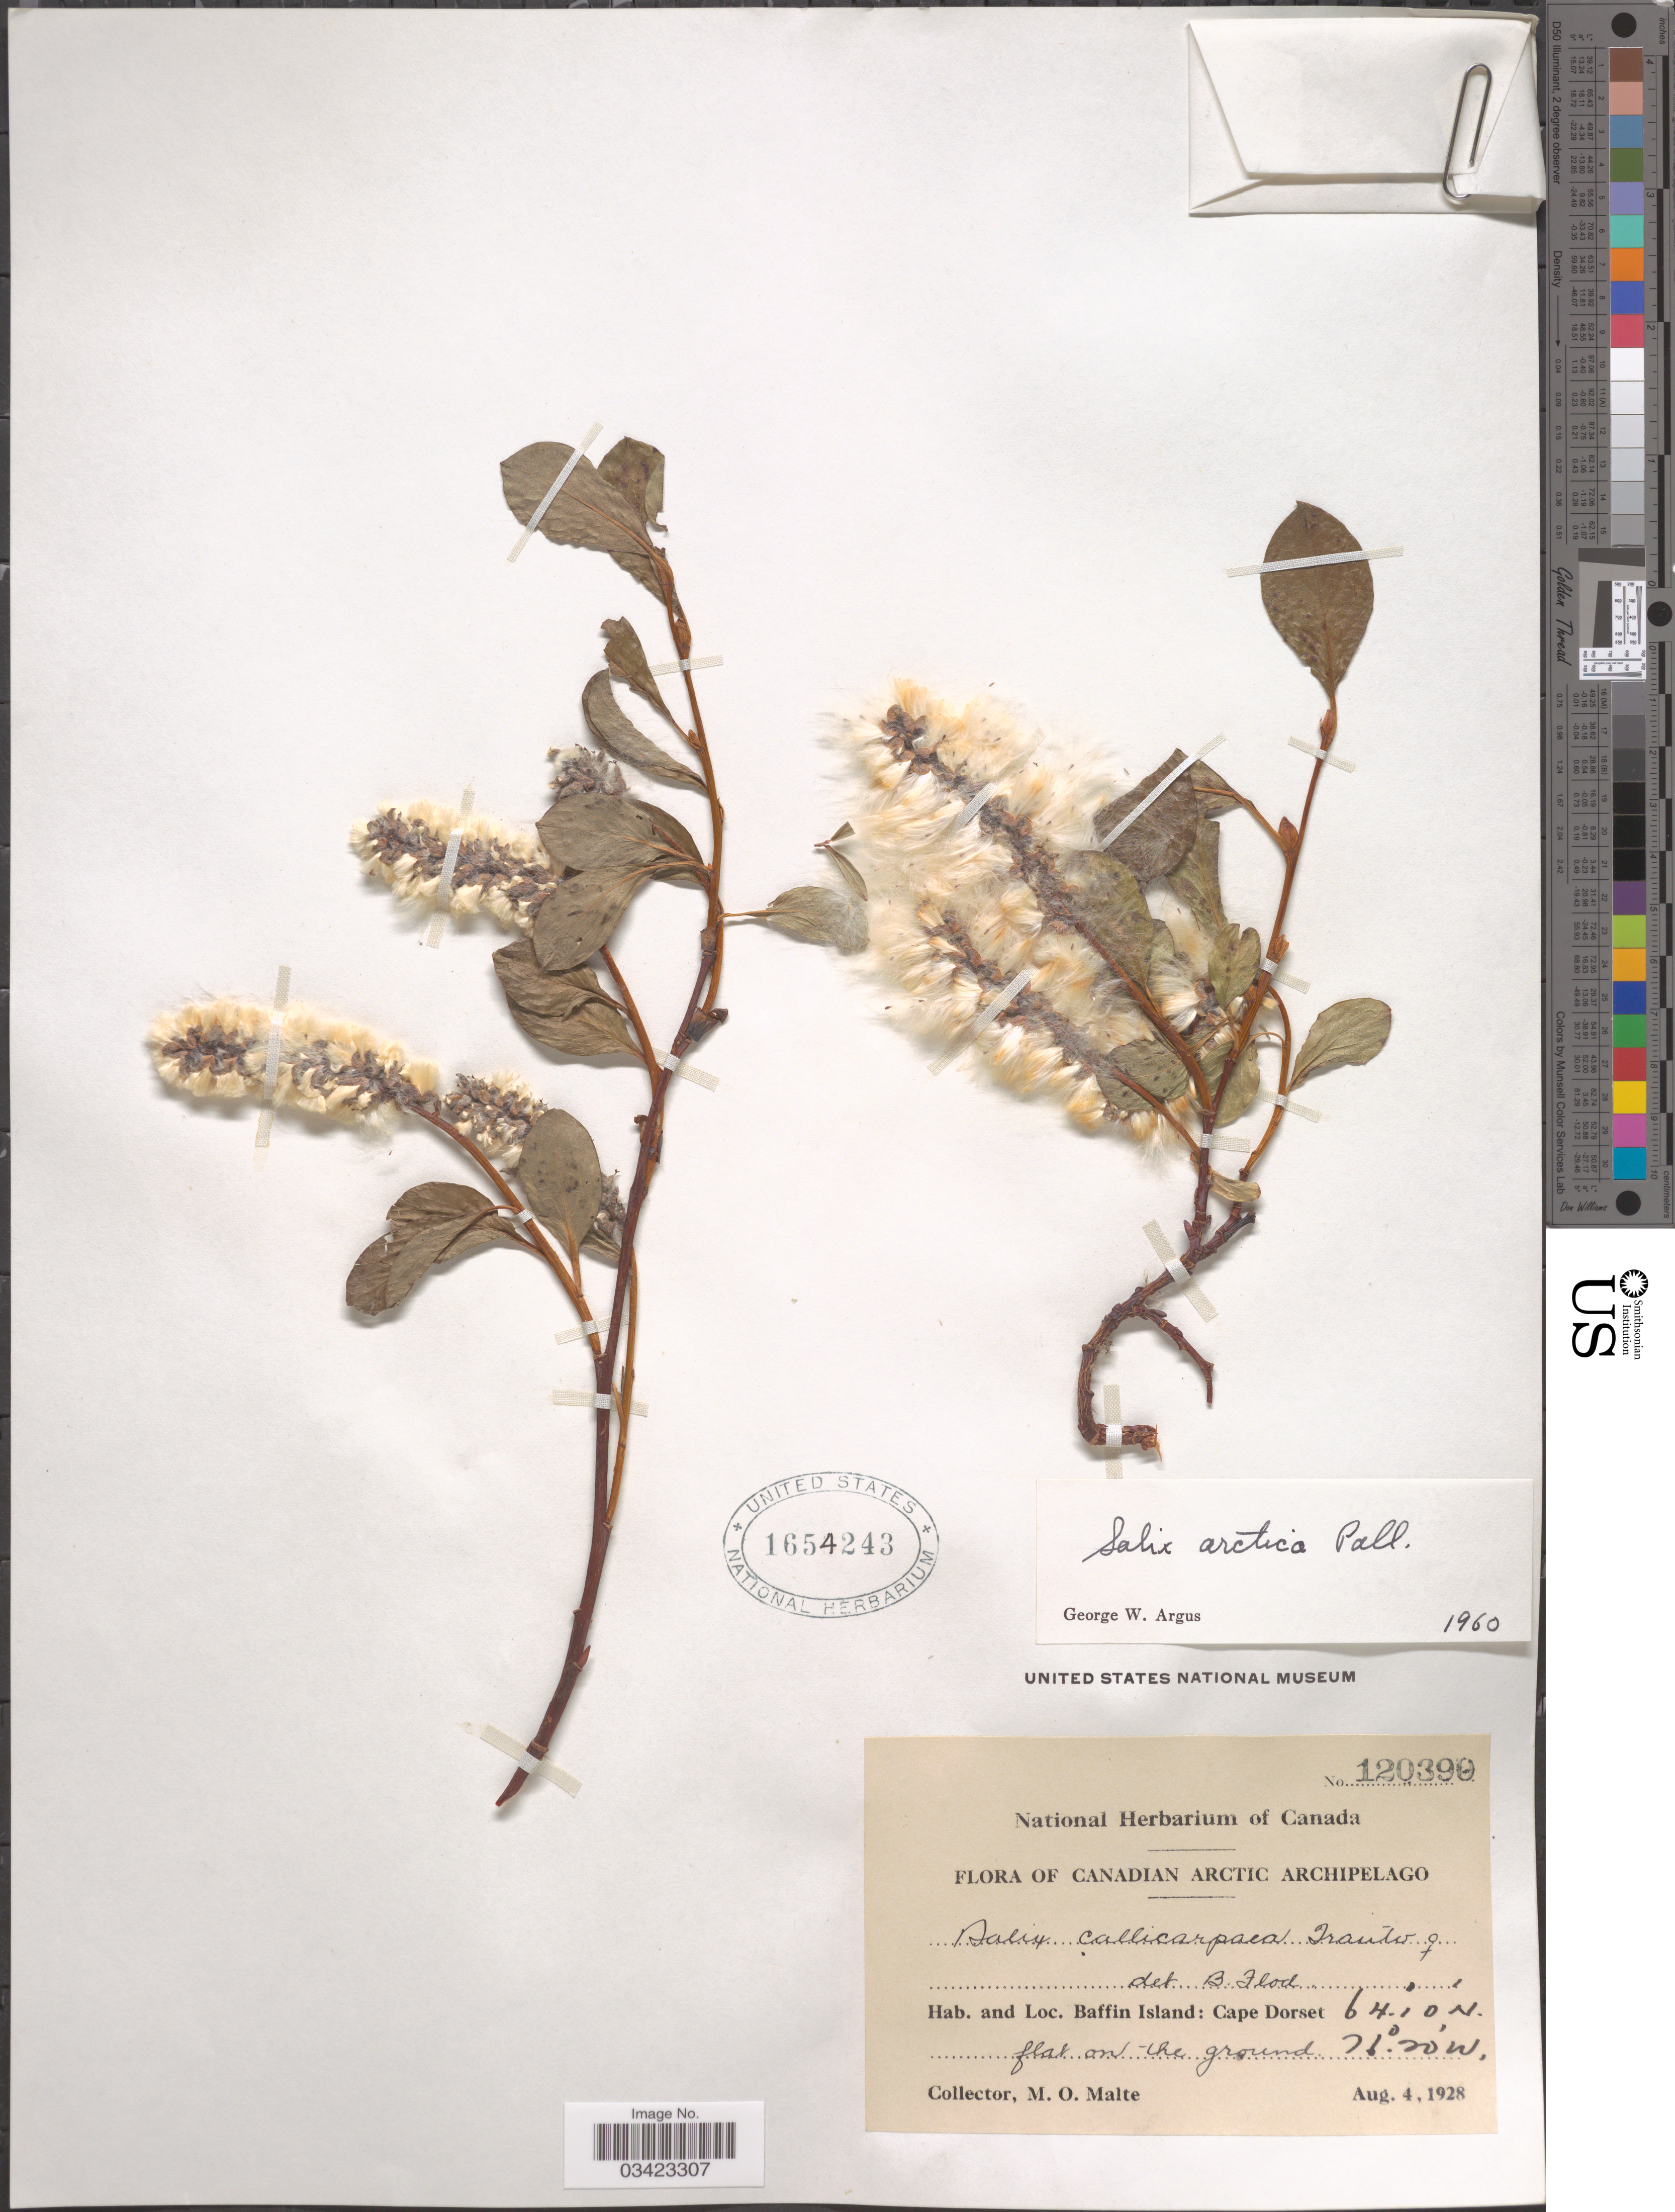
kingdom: Plantae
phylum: Tracheophyta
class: Magnoliopsida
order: Malpighiales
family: Salicaceae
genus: Salix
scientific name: Salix arctica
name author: Pall.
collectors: M. O. Malte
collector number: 120390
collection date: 1928-08-04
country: Canada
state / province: Nunavut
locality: Canadian Arctic Archipelago. Baffin Island: Cape Dorset.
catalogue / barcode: US 1654243